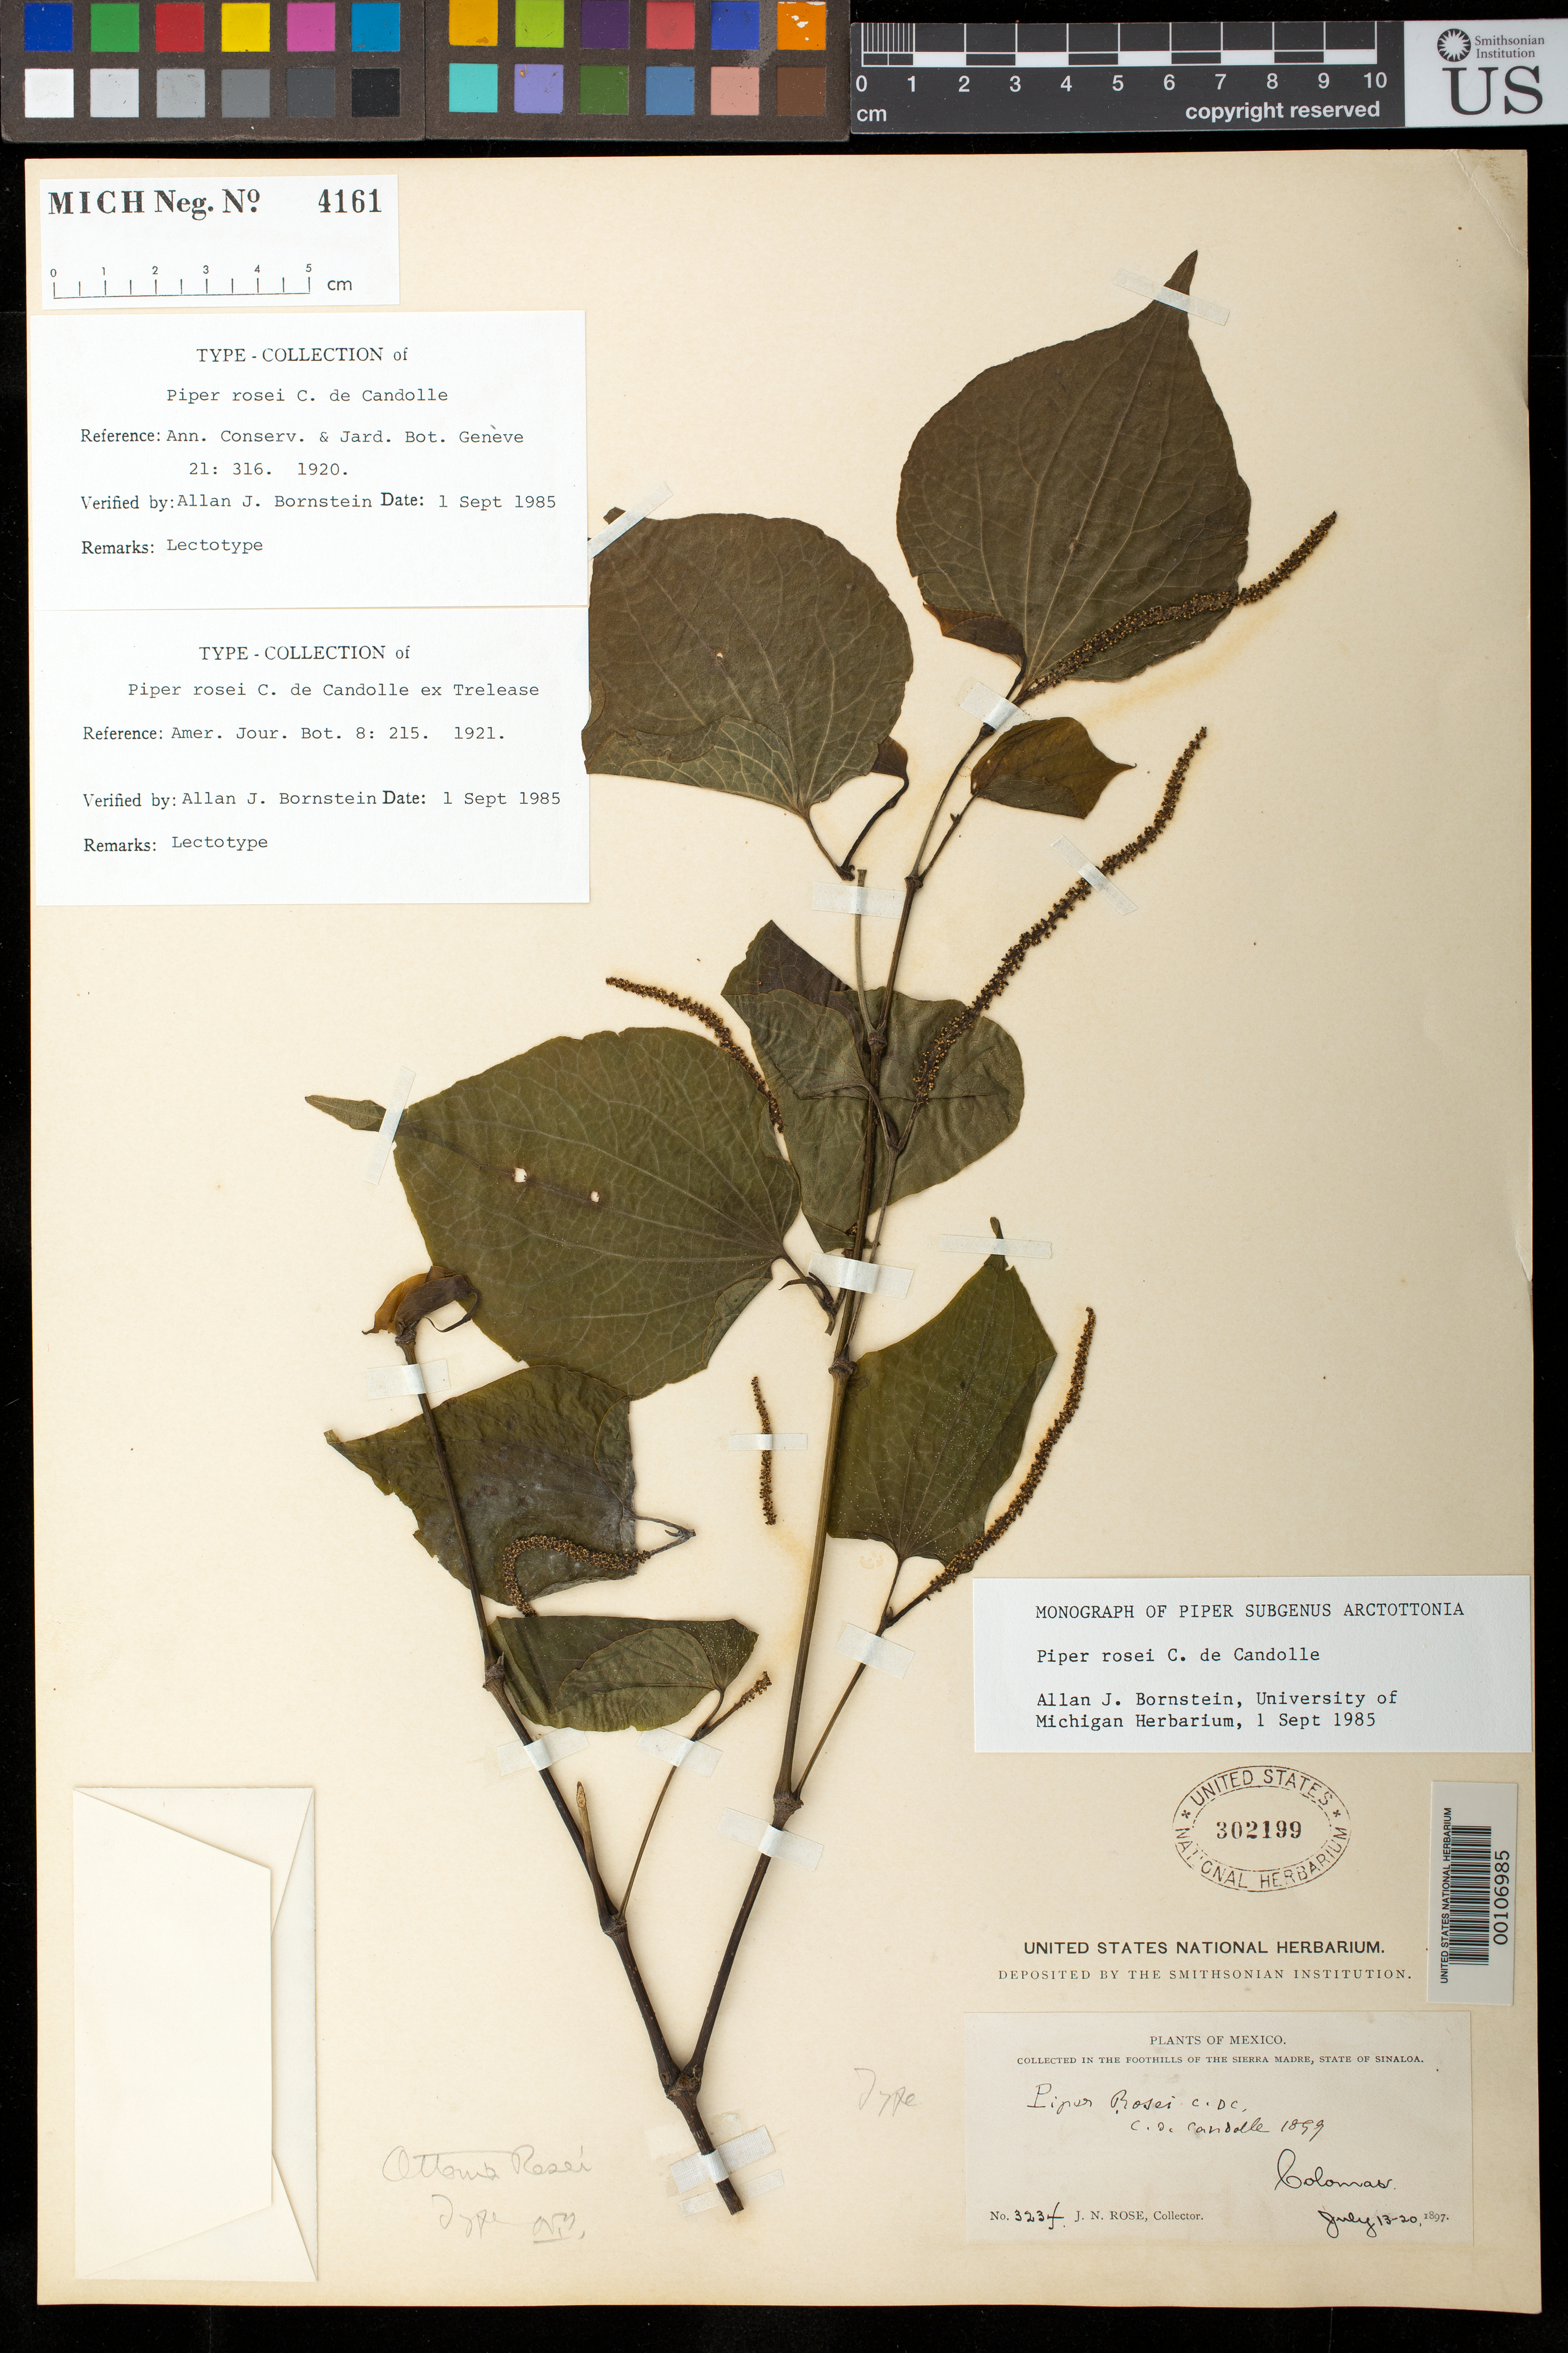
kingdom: Plantae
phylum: Tracheophyta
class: Magnoliopsida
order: Piperales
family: Piperaceae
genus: Piper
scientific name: Piper rosei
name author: C. DC.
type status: Lectotype; Syntype; Holotype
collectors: J. N. Rose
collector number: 3234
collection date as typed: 13 Jul 1897 to 20 Jul 1897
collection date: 1897-07-13/1897-07-20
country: Mexico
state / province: Sinaloa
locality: Sierra Madre, State of Sinaloa. Colomas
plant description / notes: One of 2 US collections (syntypes) cited in protologue (Rose 1657, 3234)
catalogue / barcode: US 302199